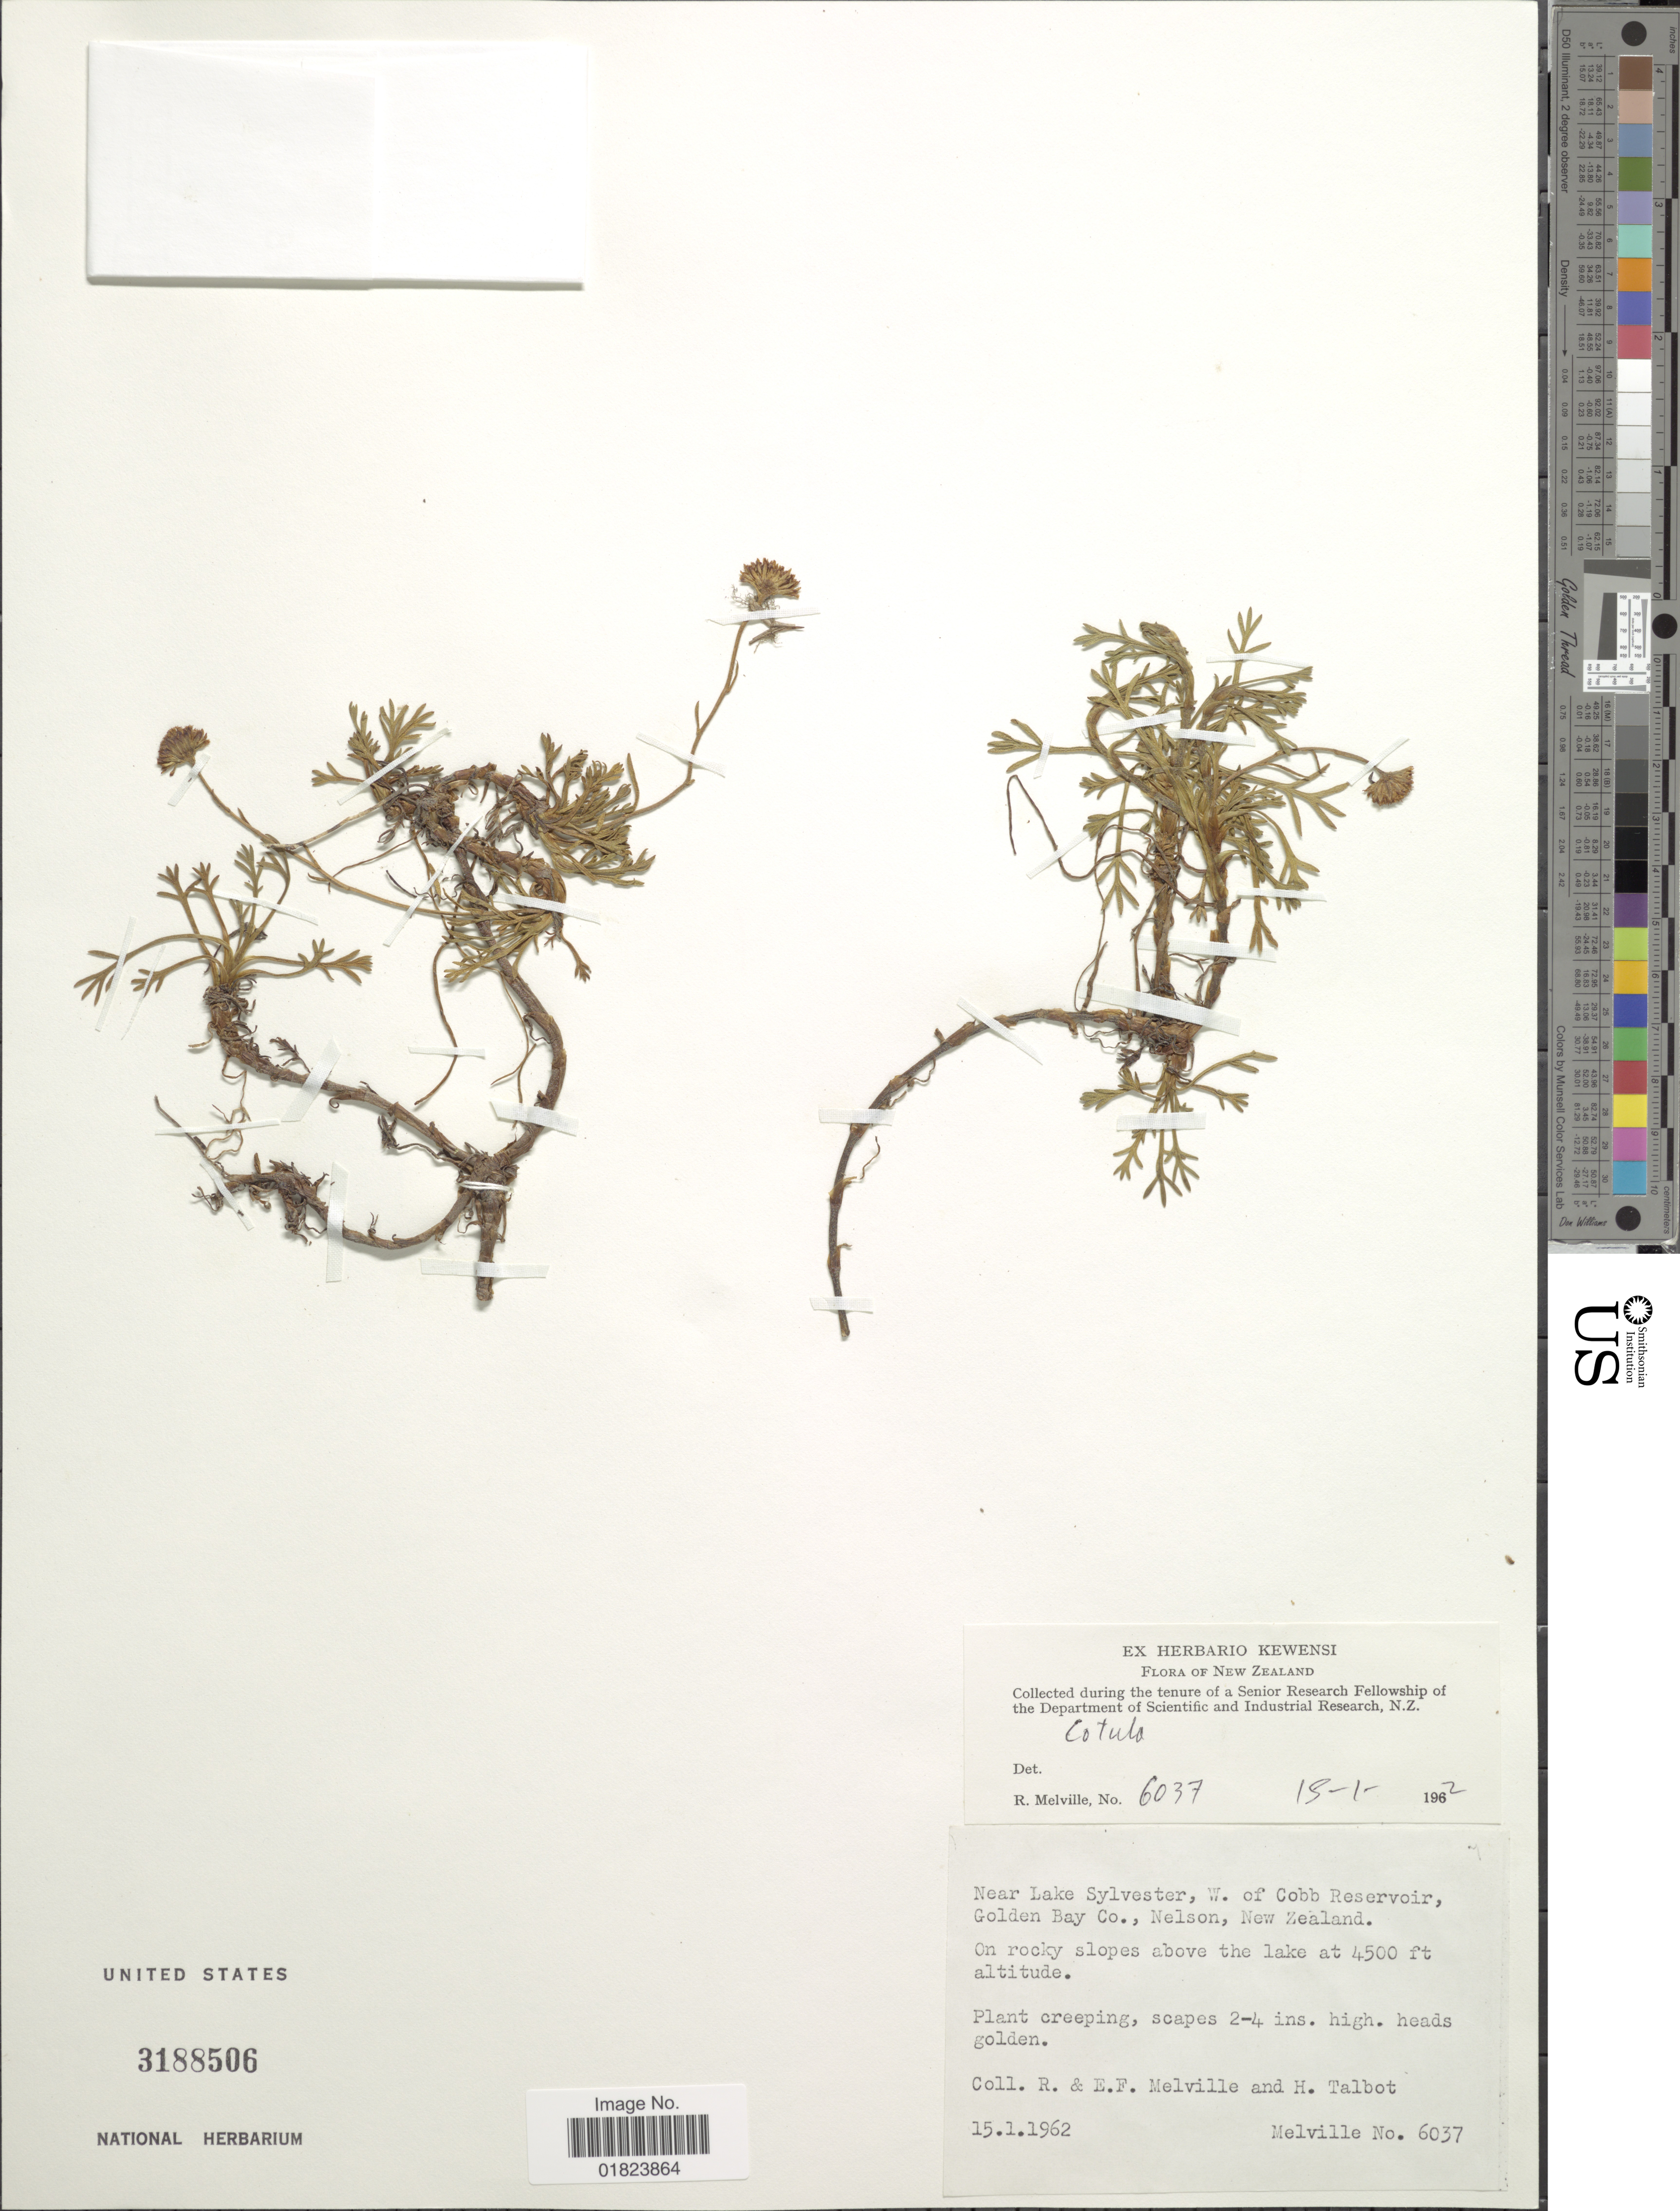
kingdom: Plantae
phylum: Tracheophyta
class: Magnoliopsida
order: Asterales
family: Asteraceae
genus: Cotula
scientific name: Cotula sp.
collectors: R. Melville, E. Melville & H. Talbot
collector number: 6037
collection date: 1962-01-15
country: New Zealand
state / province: Nelson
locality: Near Lake Sylvester, W. of Cobb Reservoir, Golden Bay Co., on rocky slopes above the lake.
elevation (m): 1372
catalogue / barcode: US 3188506